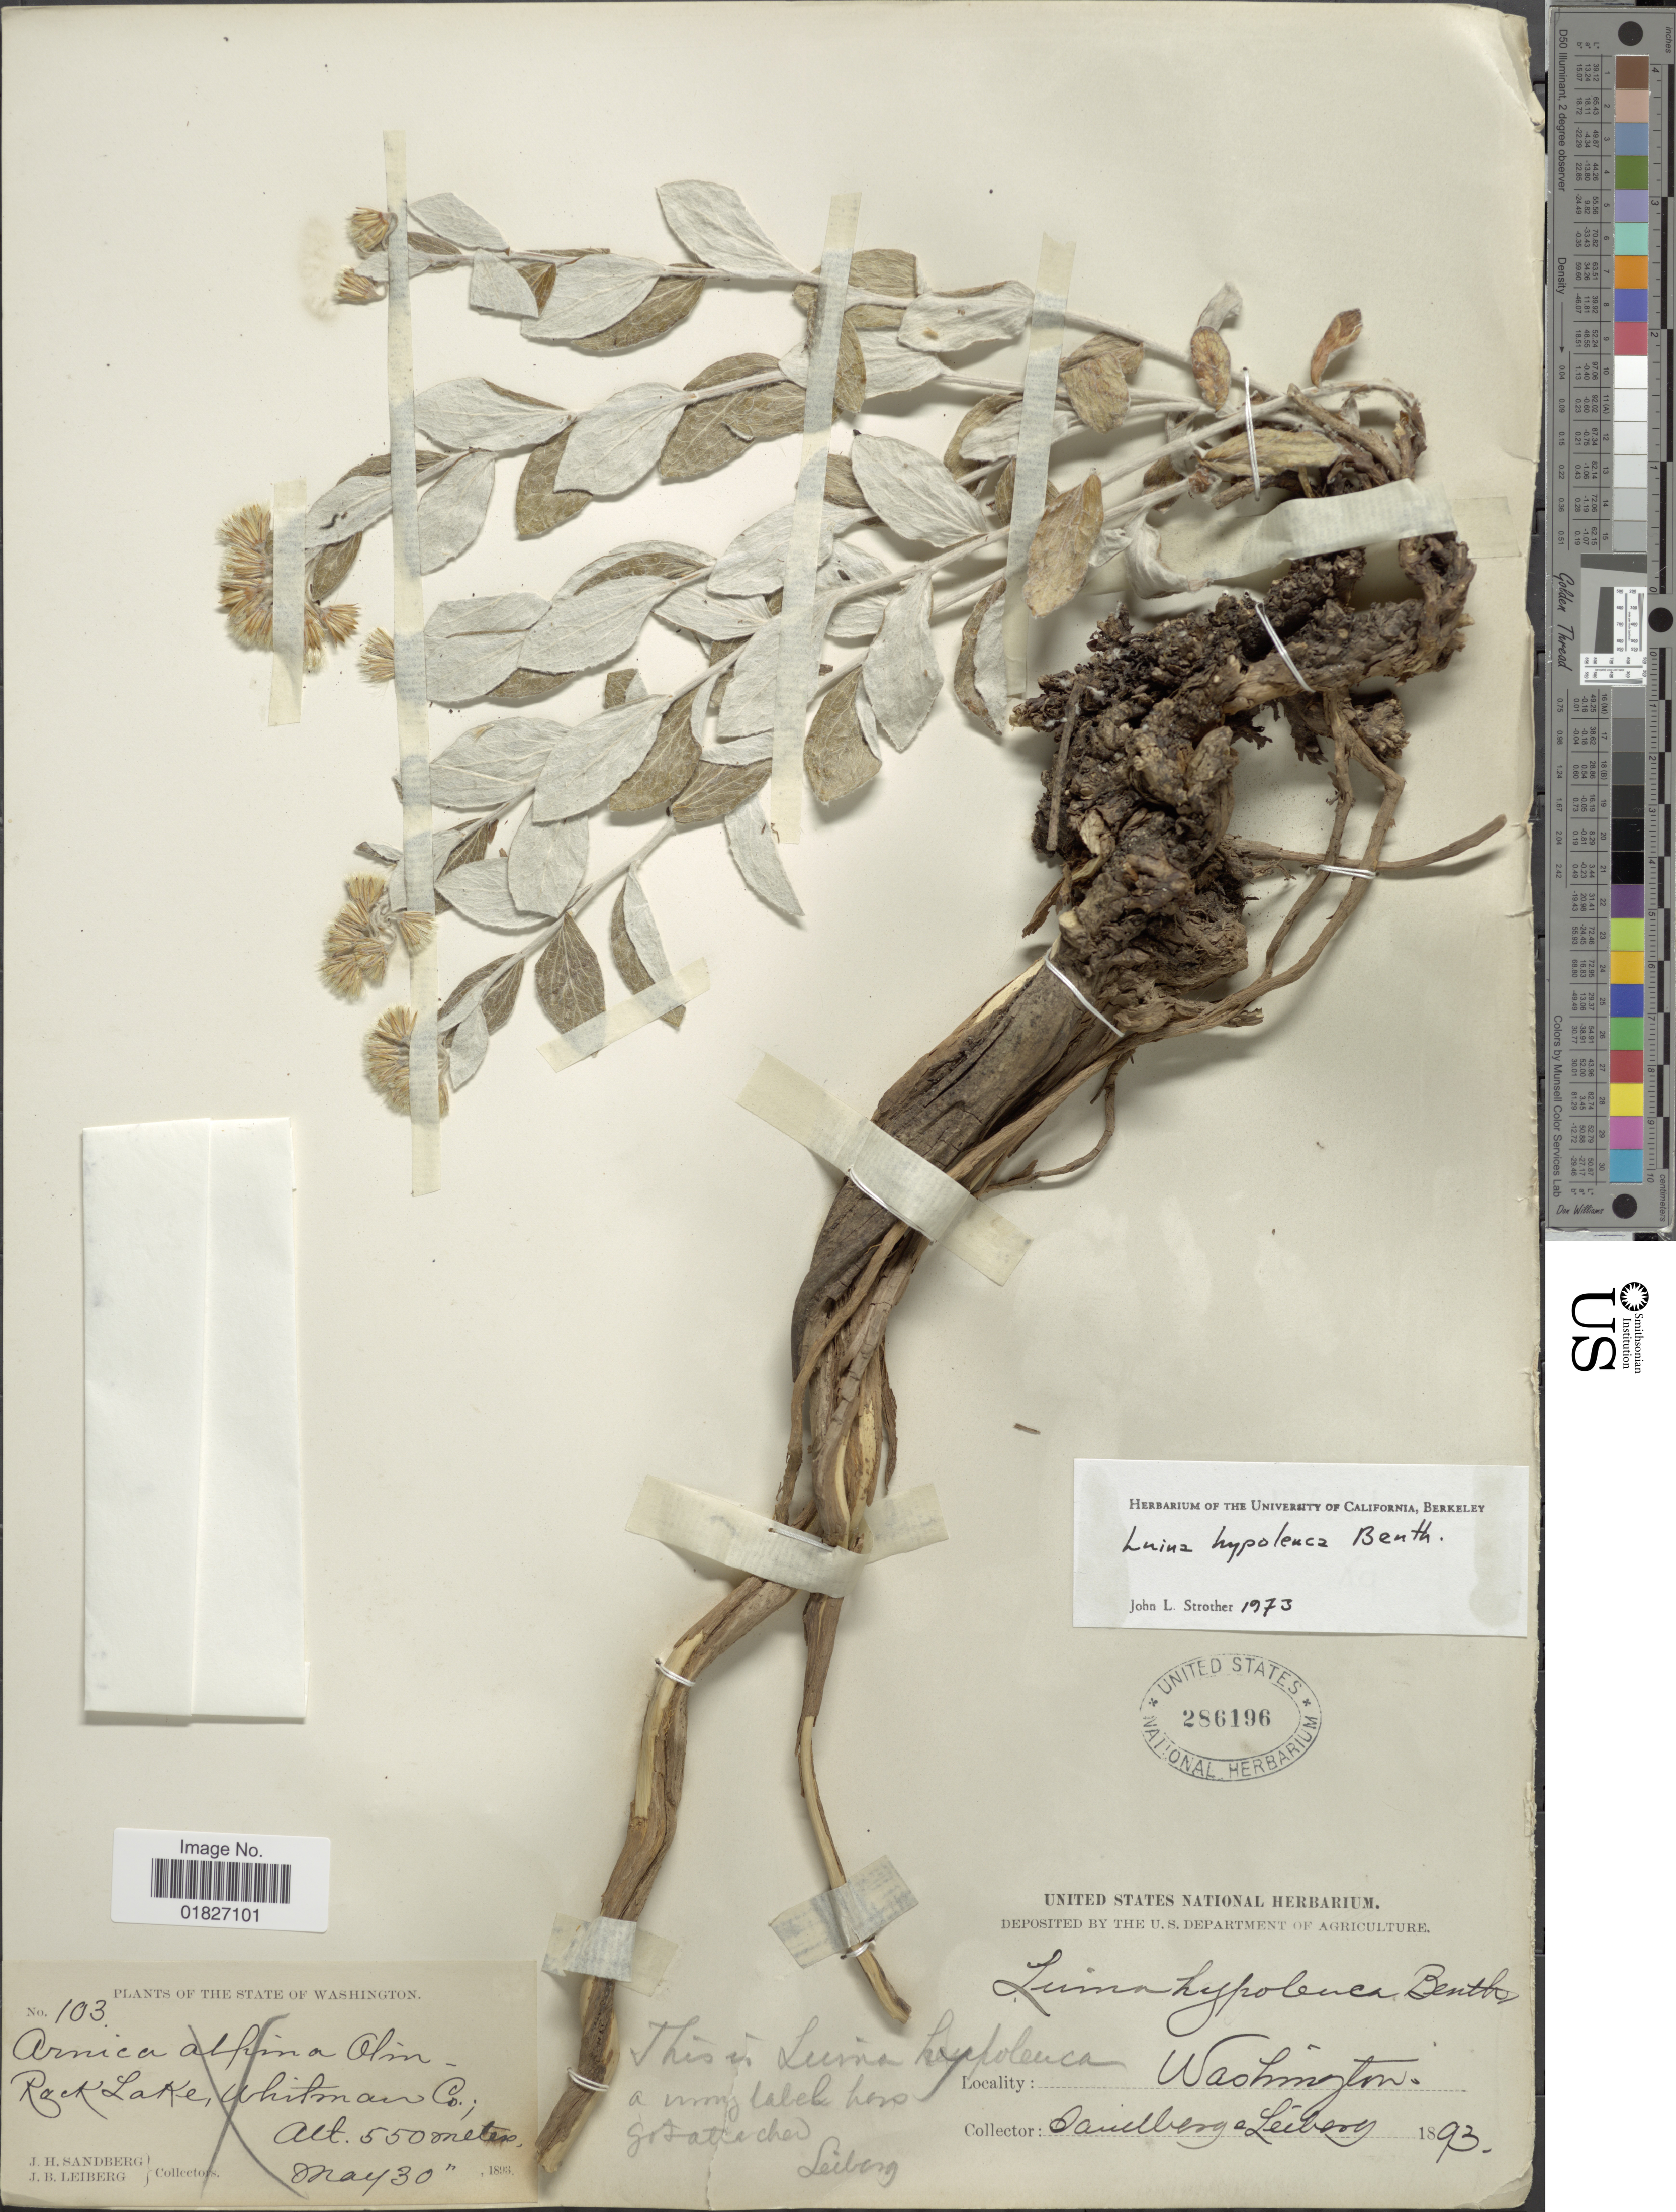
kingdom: Plantae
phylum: Tracheophyta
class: Magnoliopsida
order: Asterales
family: Asteraceae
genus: Luina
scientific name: Luina hypoleuca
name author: Benth.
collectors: J. H. Sandberg & J. B. Leiberg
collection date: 1893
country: United States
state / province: Washington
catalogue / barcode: US 286196